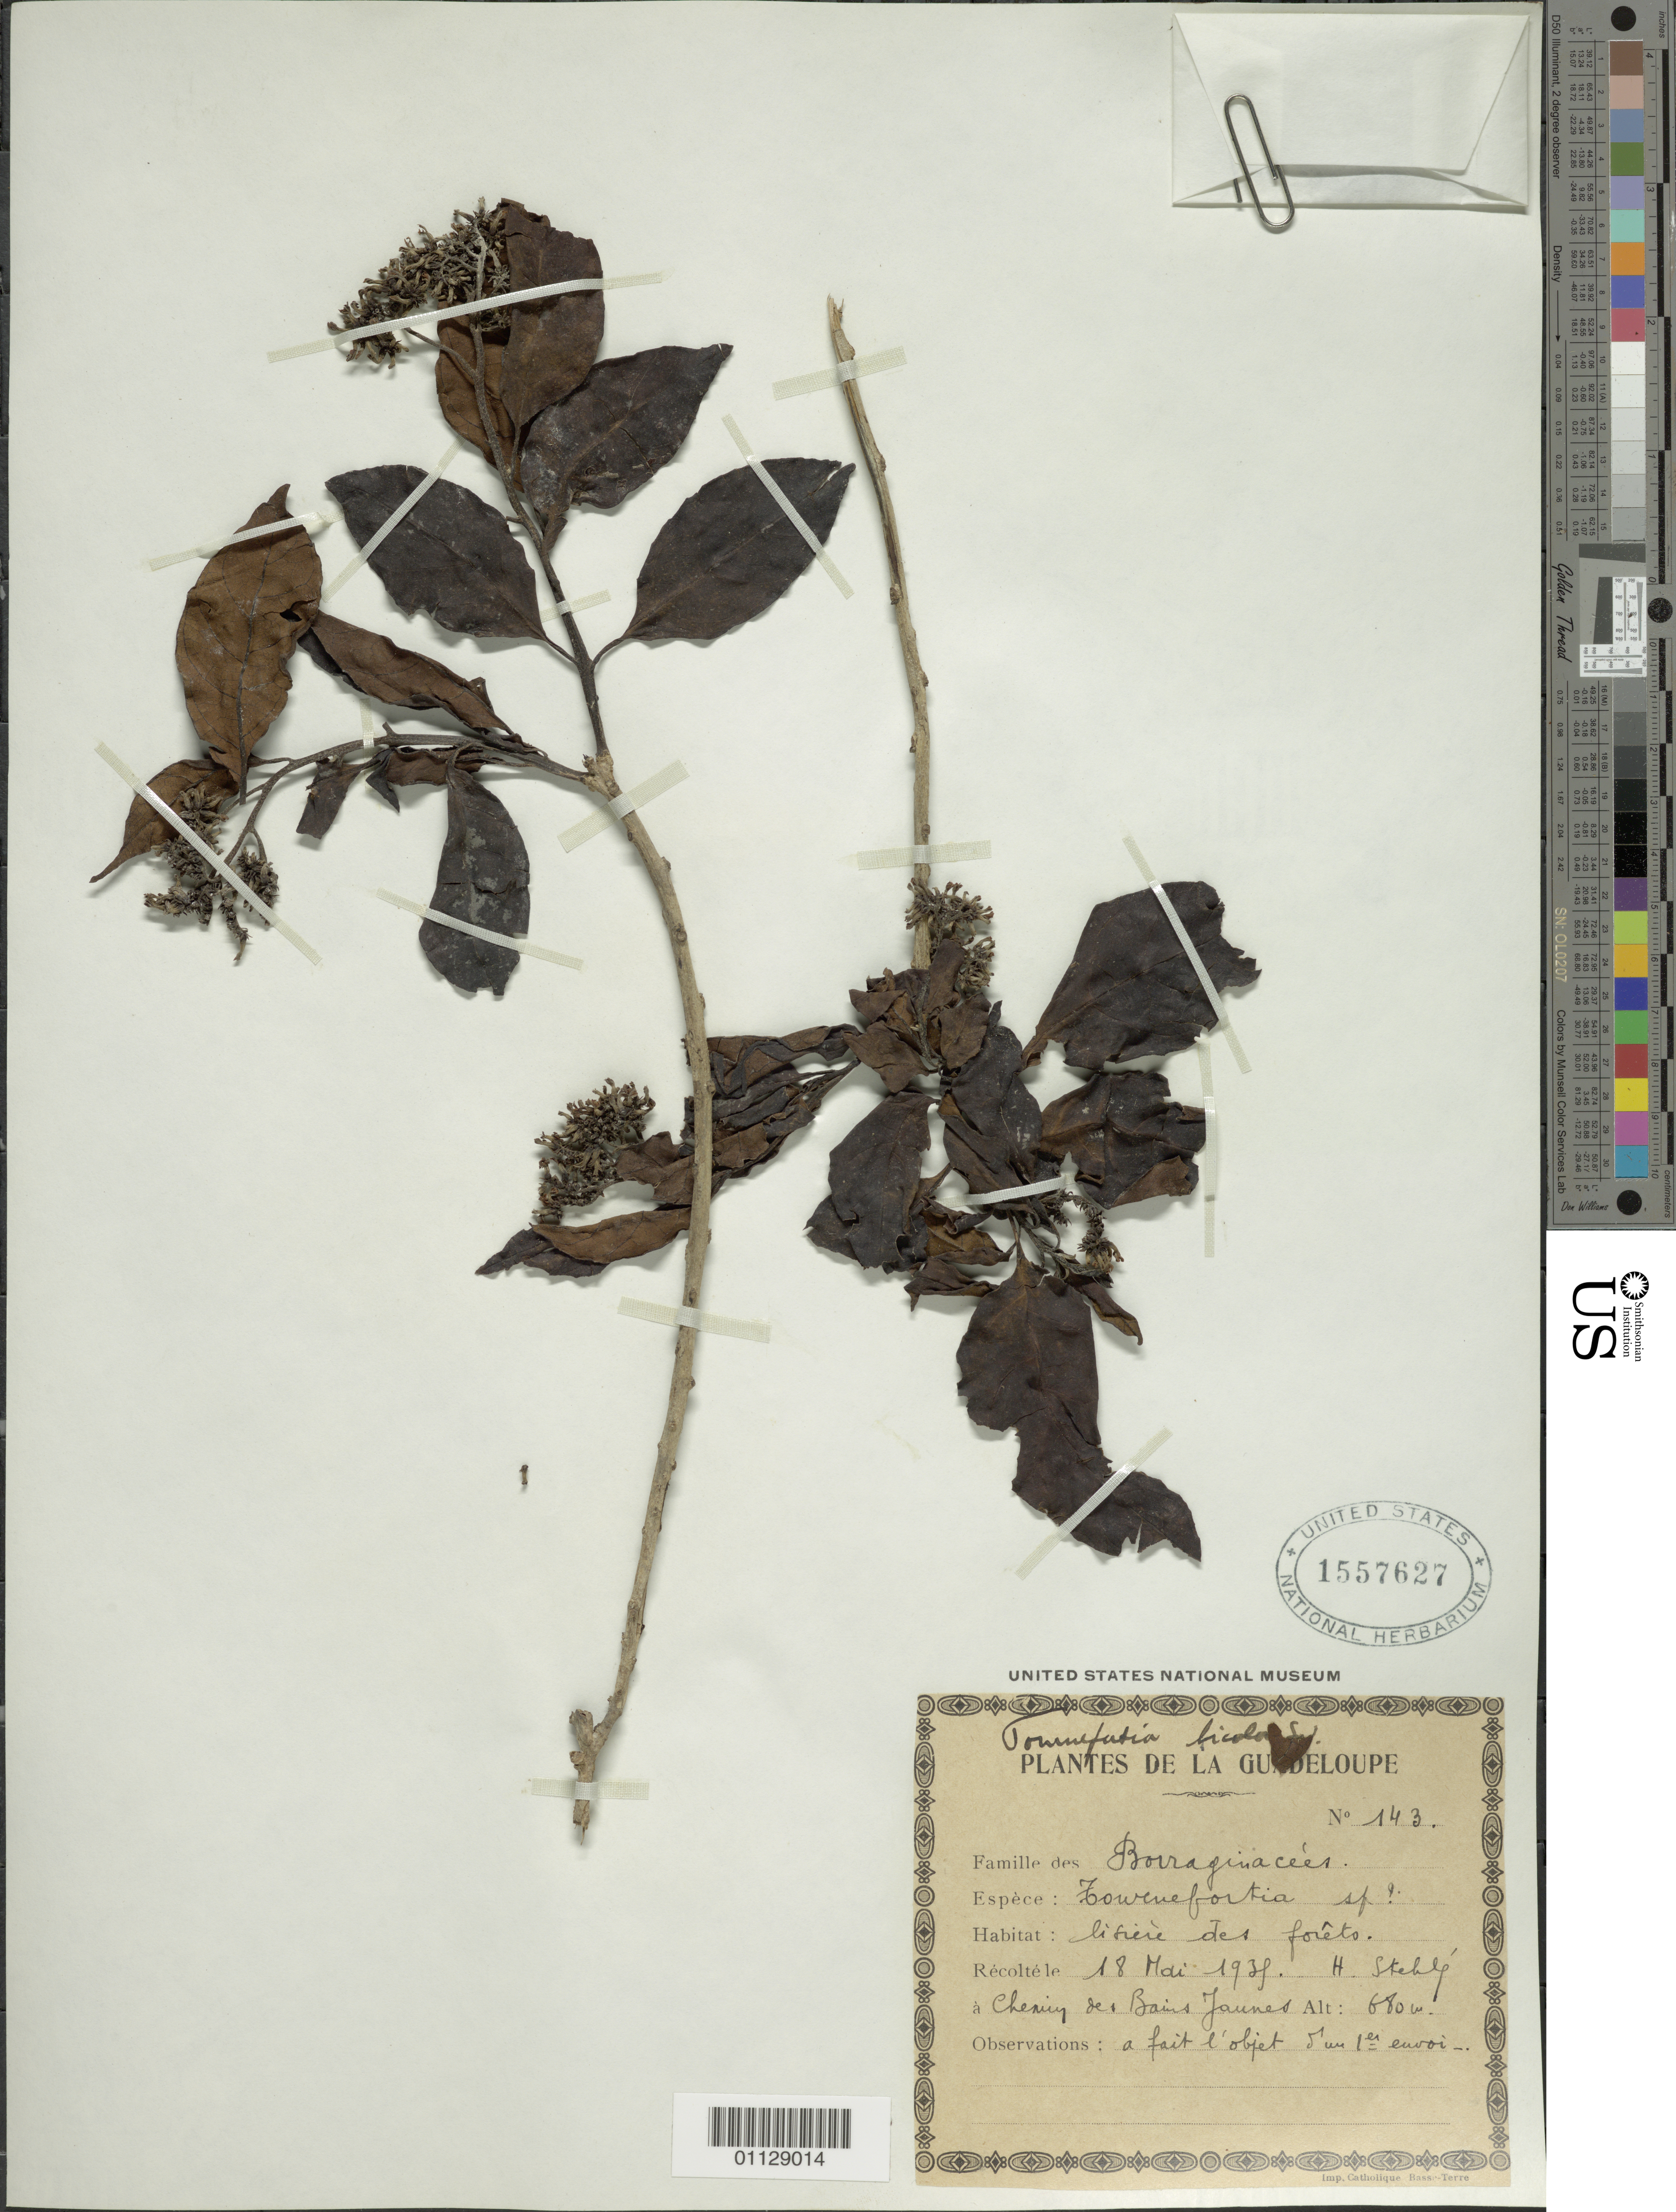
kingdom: Plantae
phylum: Tracheophyta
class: Magnoliopsida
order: Boraginales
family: Heliotropiaceae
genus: Tournefortia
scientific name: Tournefortia bicolor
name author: Sw.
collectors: H. Stehlé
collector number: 143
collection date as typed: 18 Apr 1938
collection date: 1938-04-18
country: Guadeloupe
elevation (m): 680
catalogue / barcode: US 1557627